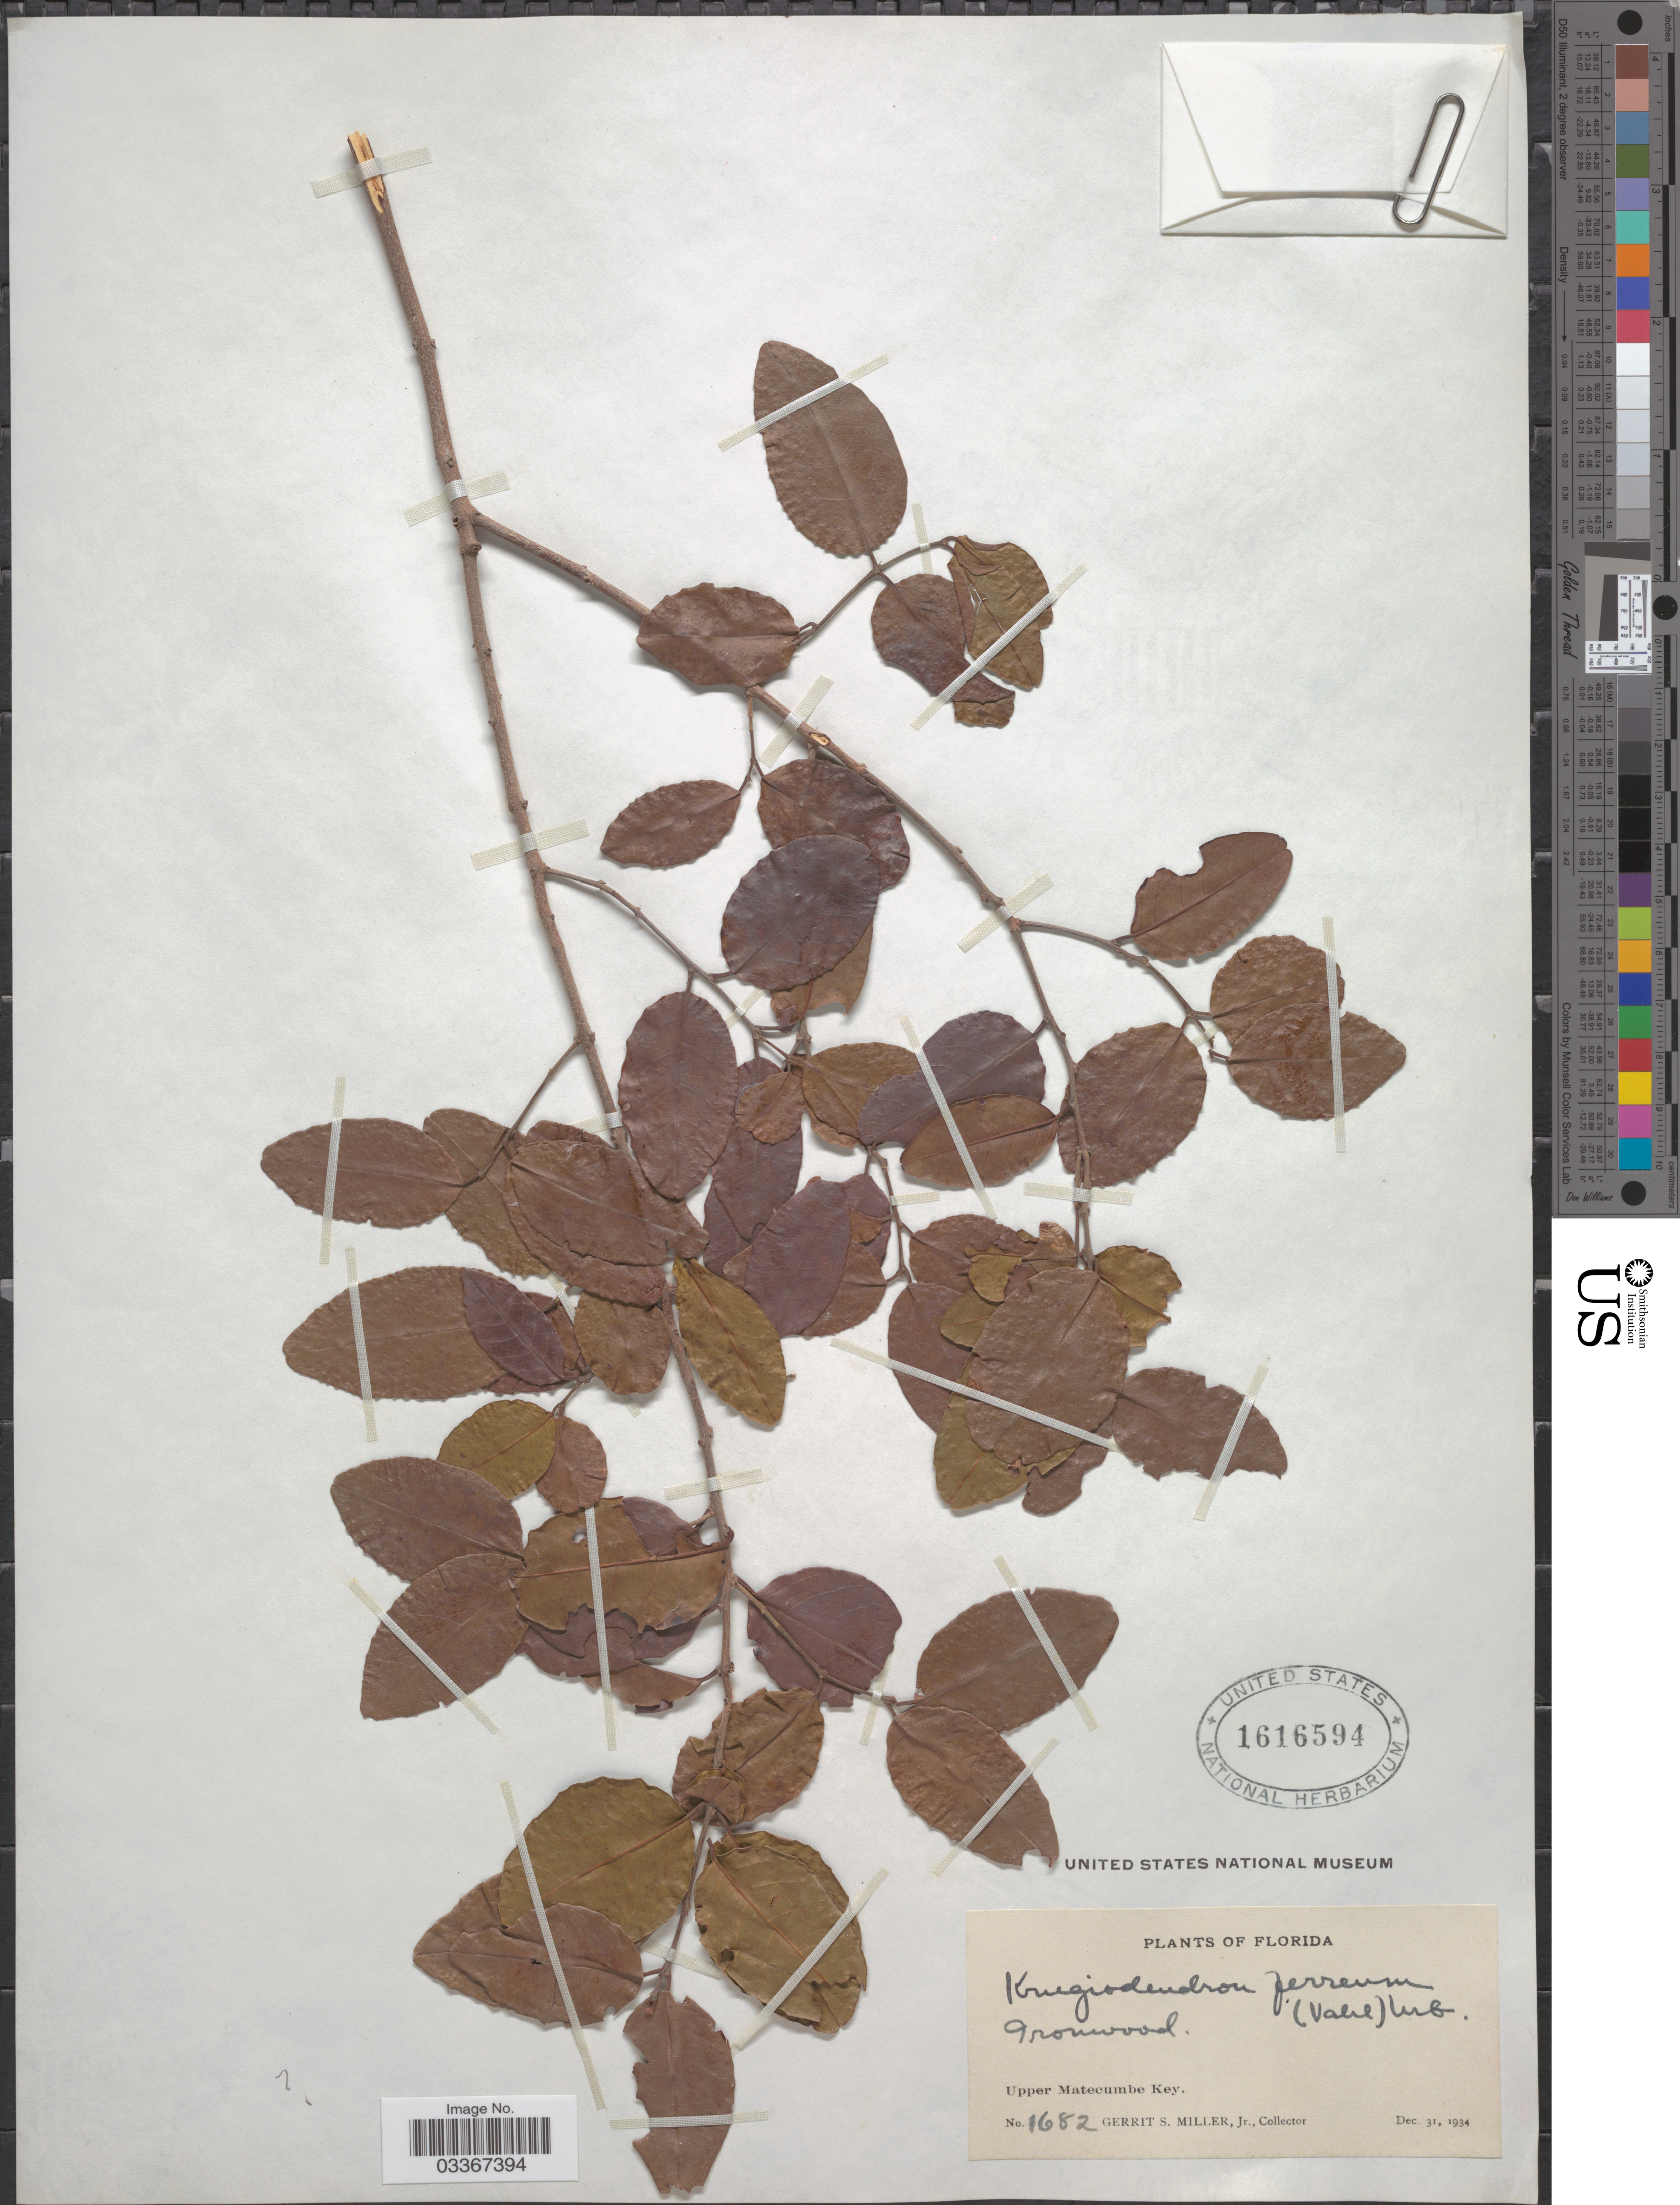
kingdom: Plantae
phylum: Tracheophyta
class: Magnoliopsida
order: Rosales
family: Rhamnaceae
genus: Krugiodendron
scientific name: Krugiodendron ferreum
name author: (Vahl) Urb.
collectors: G. S. Miller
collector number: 1682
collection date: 1934-12-31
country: United States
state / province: Florida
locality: Upper Matecumbe Key.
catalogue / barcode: US 1616594